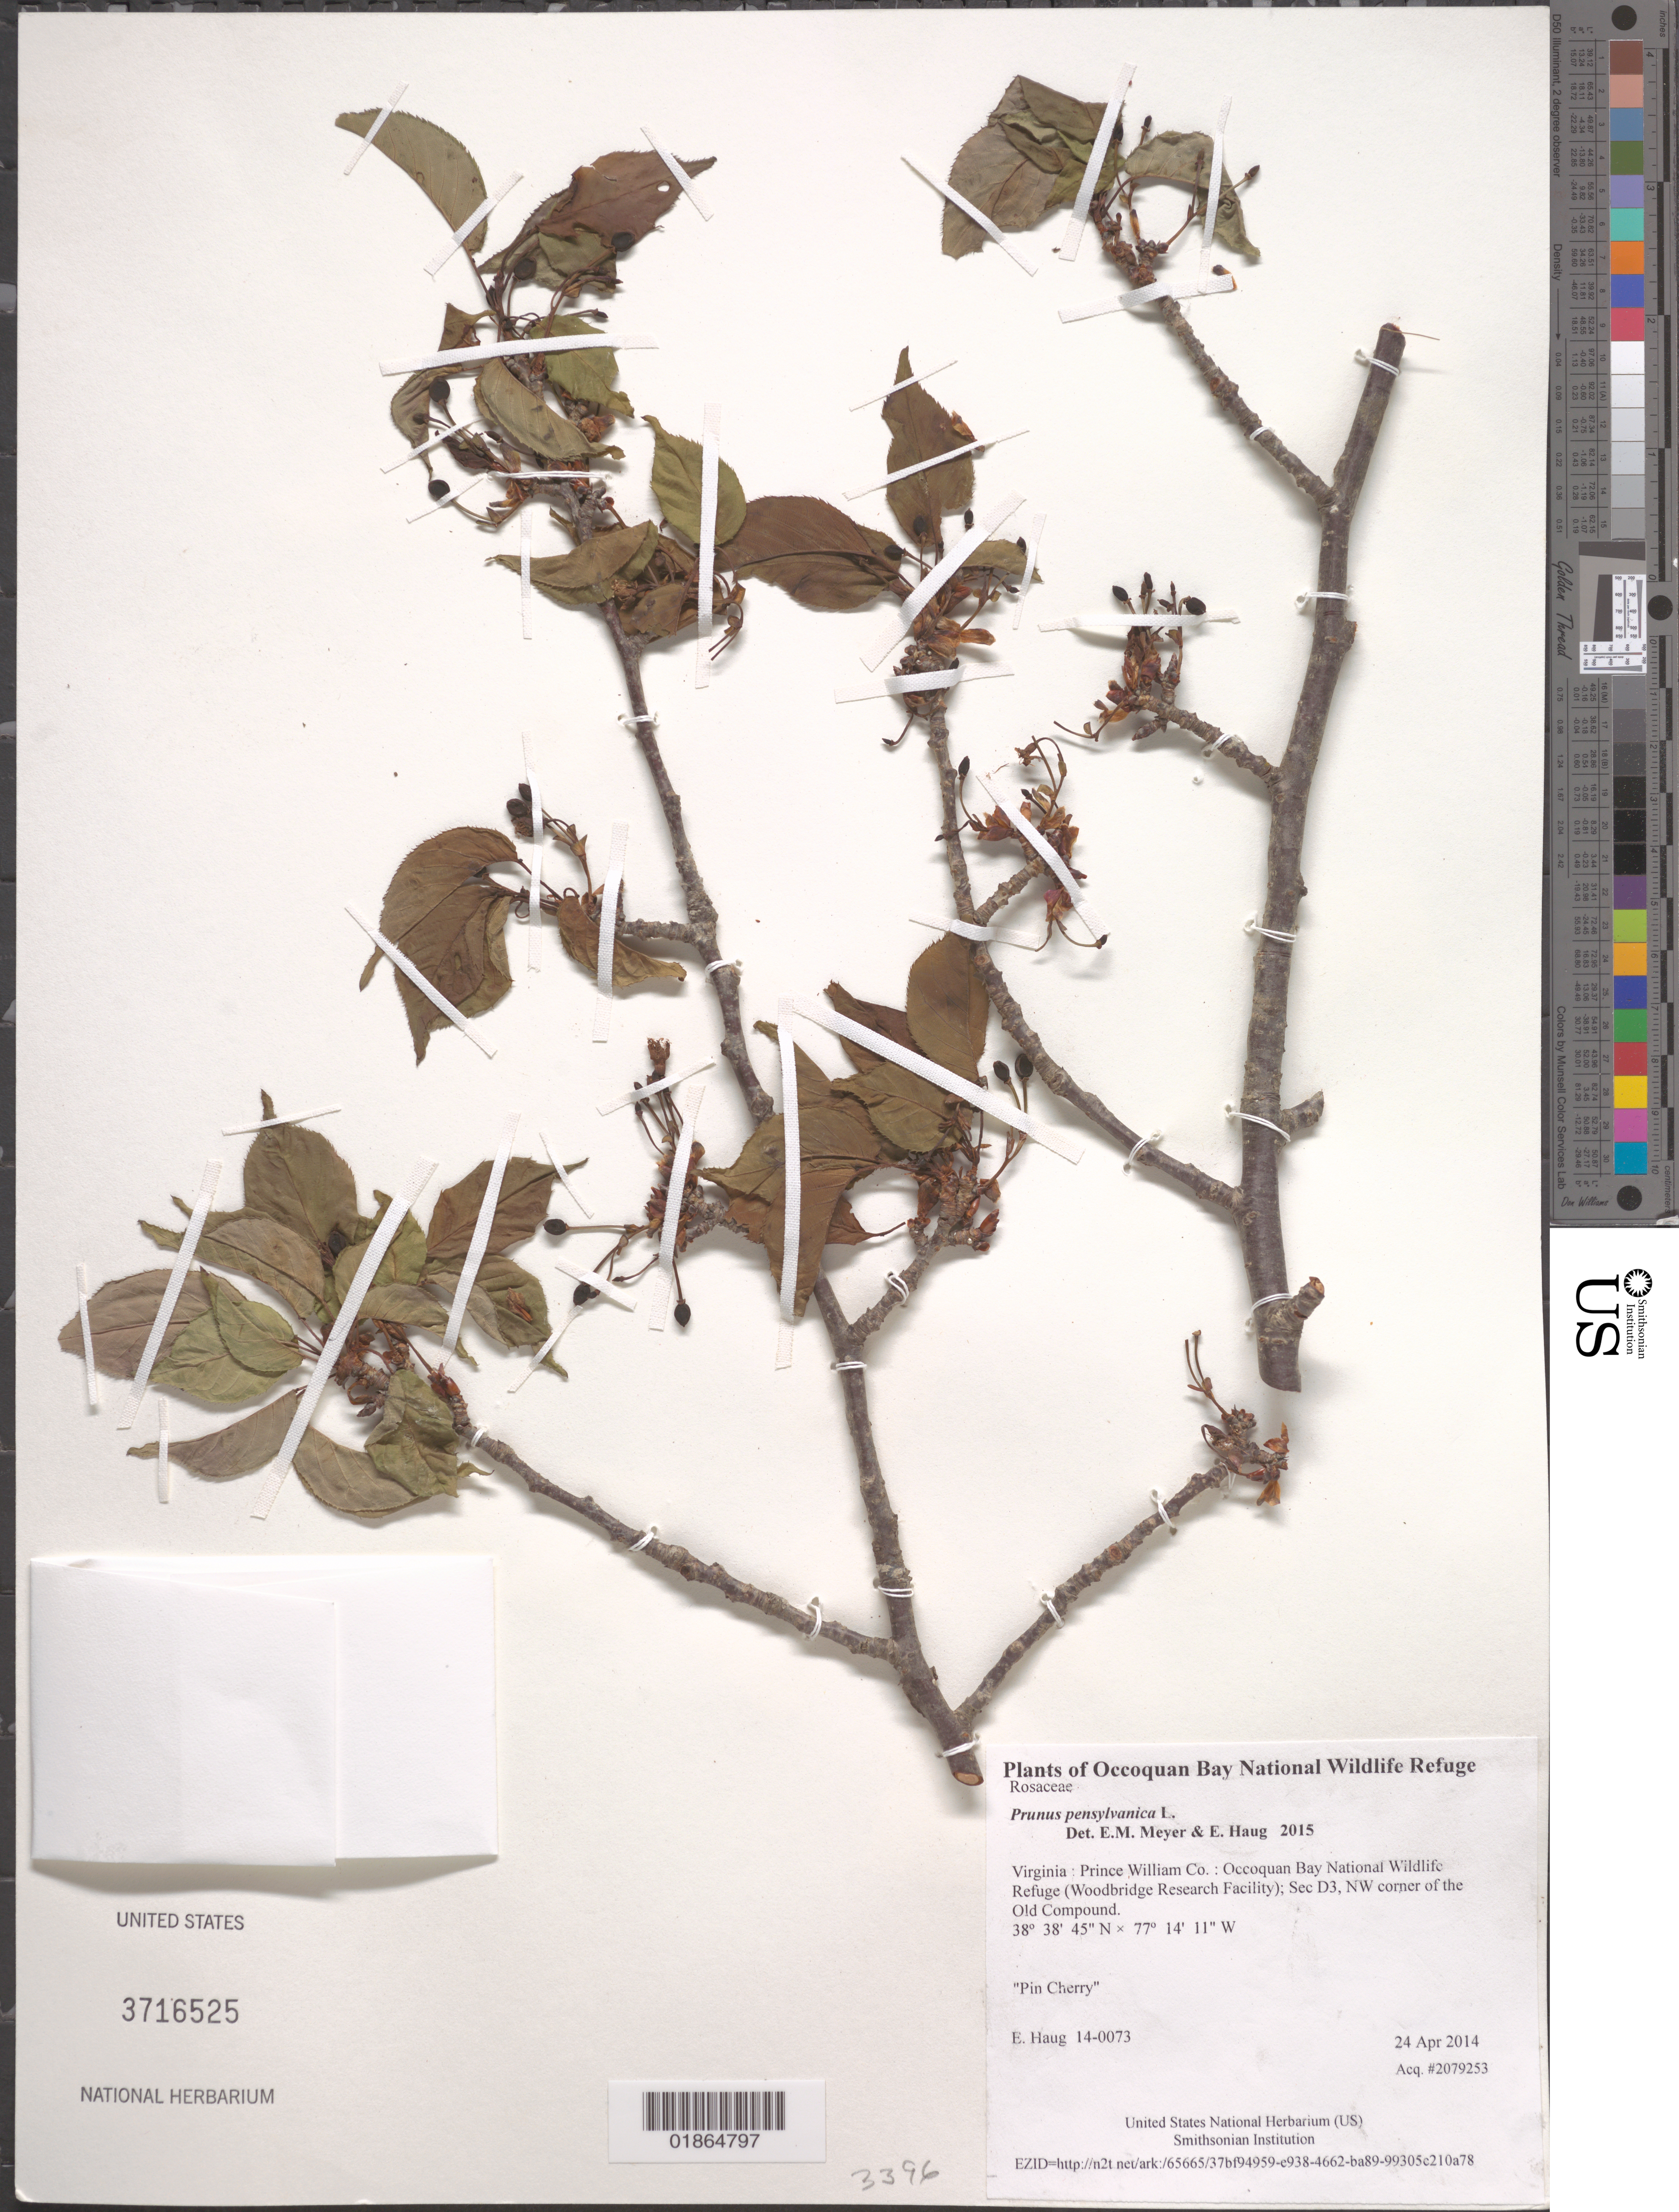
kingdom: Plantae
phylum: Tracheophyta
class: Magnoliopsida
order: Rosales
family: Rosaceae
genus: Prunus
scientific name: Prunus pensylvanica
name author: L. f.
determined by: Meyer, E. M.; Haug, E.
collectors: E. Haug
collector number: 14-0073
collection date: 2014-04-24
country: United States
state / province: Virginia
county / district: Prince William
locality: Occoquan Bay National Wildlife Refuge (Woodbridge Research Facility); Sec D3, NW corner of the Old Compound.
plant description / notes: Pin Cherry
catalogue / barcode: US 3716525